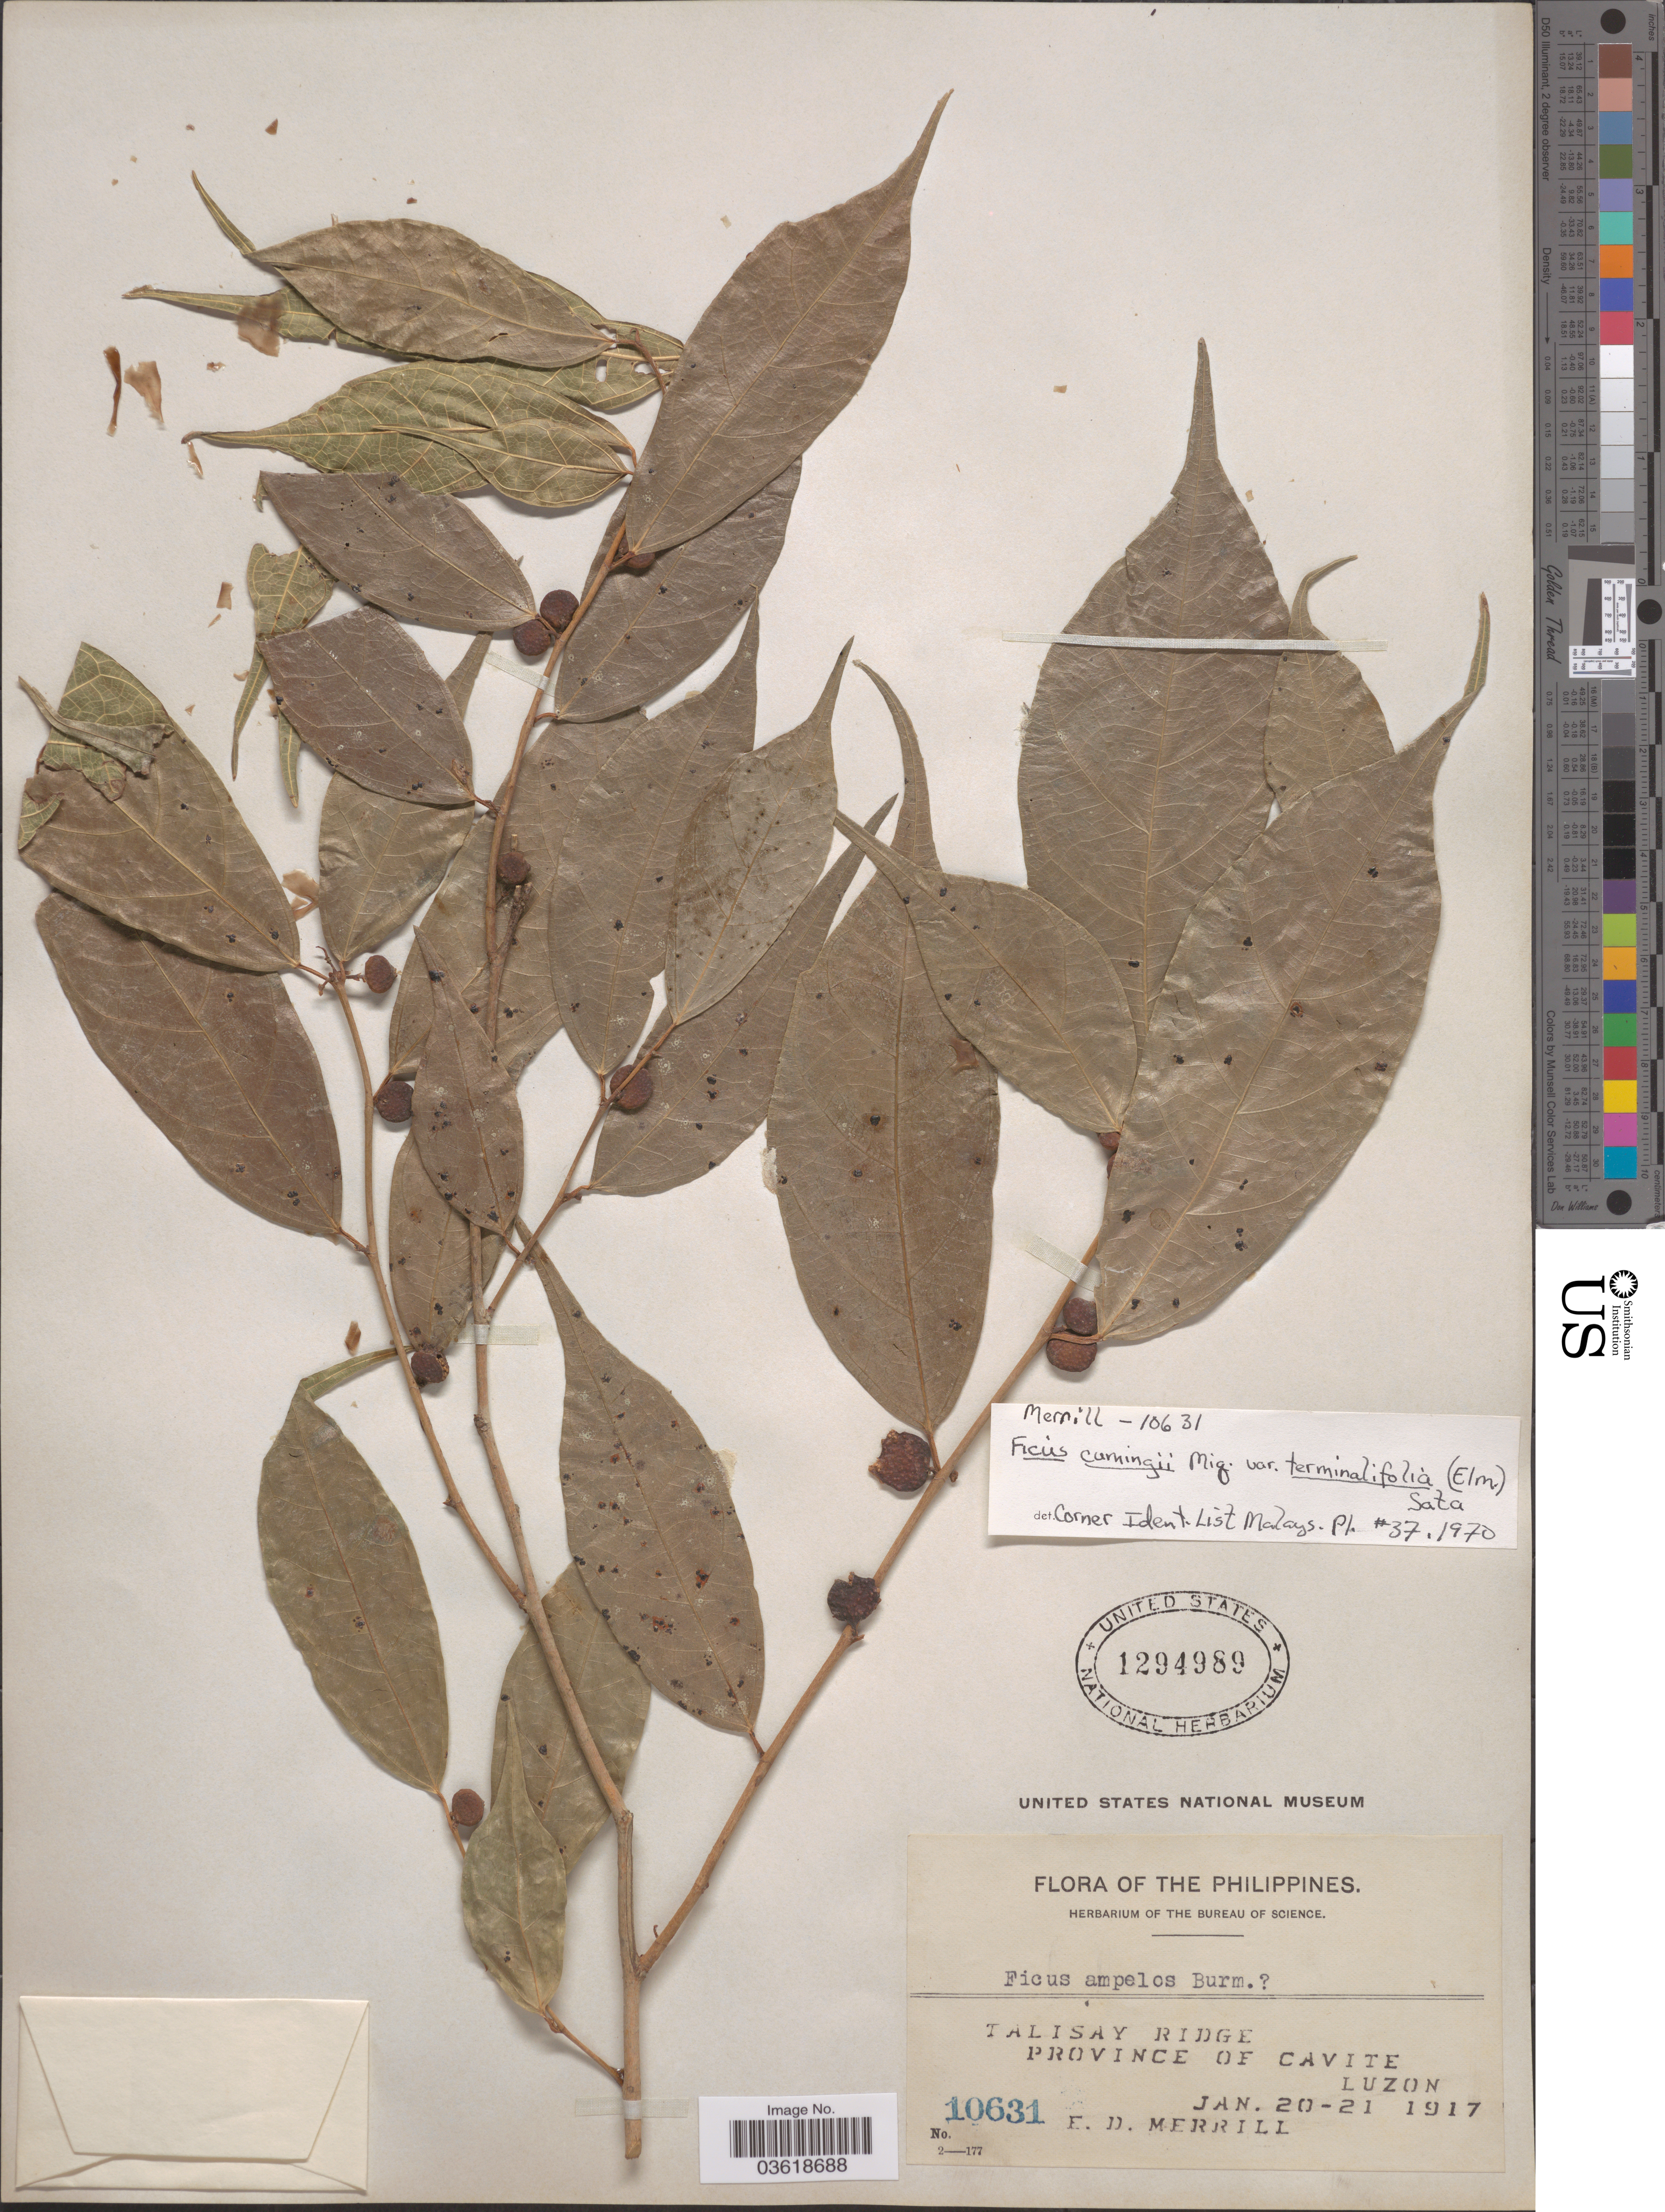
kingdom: Plantae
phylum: Tracheophyta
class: Magnoliopsida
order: Rosales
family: Moraceae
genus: Ficus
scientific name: Ficus cumingii var. terminalifolia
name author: (Elmer) Sata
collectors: E. D. Merrill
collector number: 10631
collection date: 1917-01-20/1917-01-21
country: Philippines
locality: Talisay Ridge. Province of Cavite. Luzon.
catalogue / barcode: US 1294989